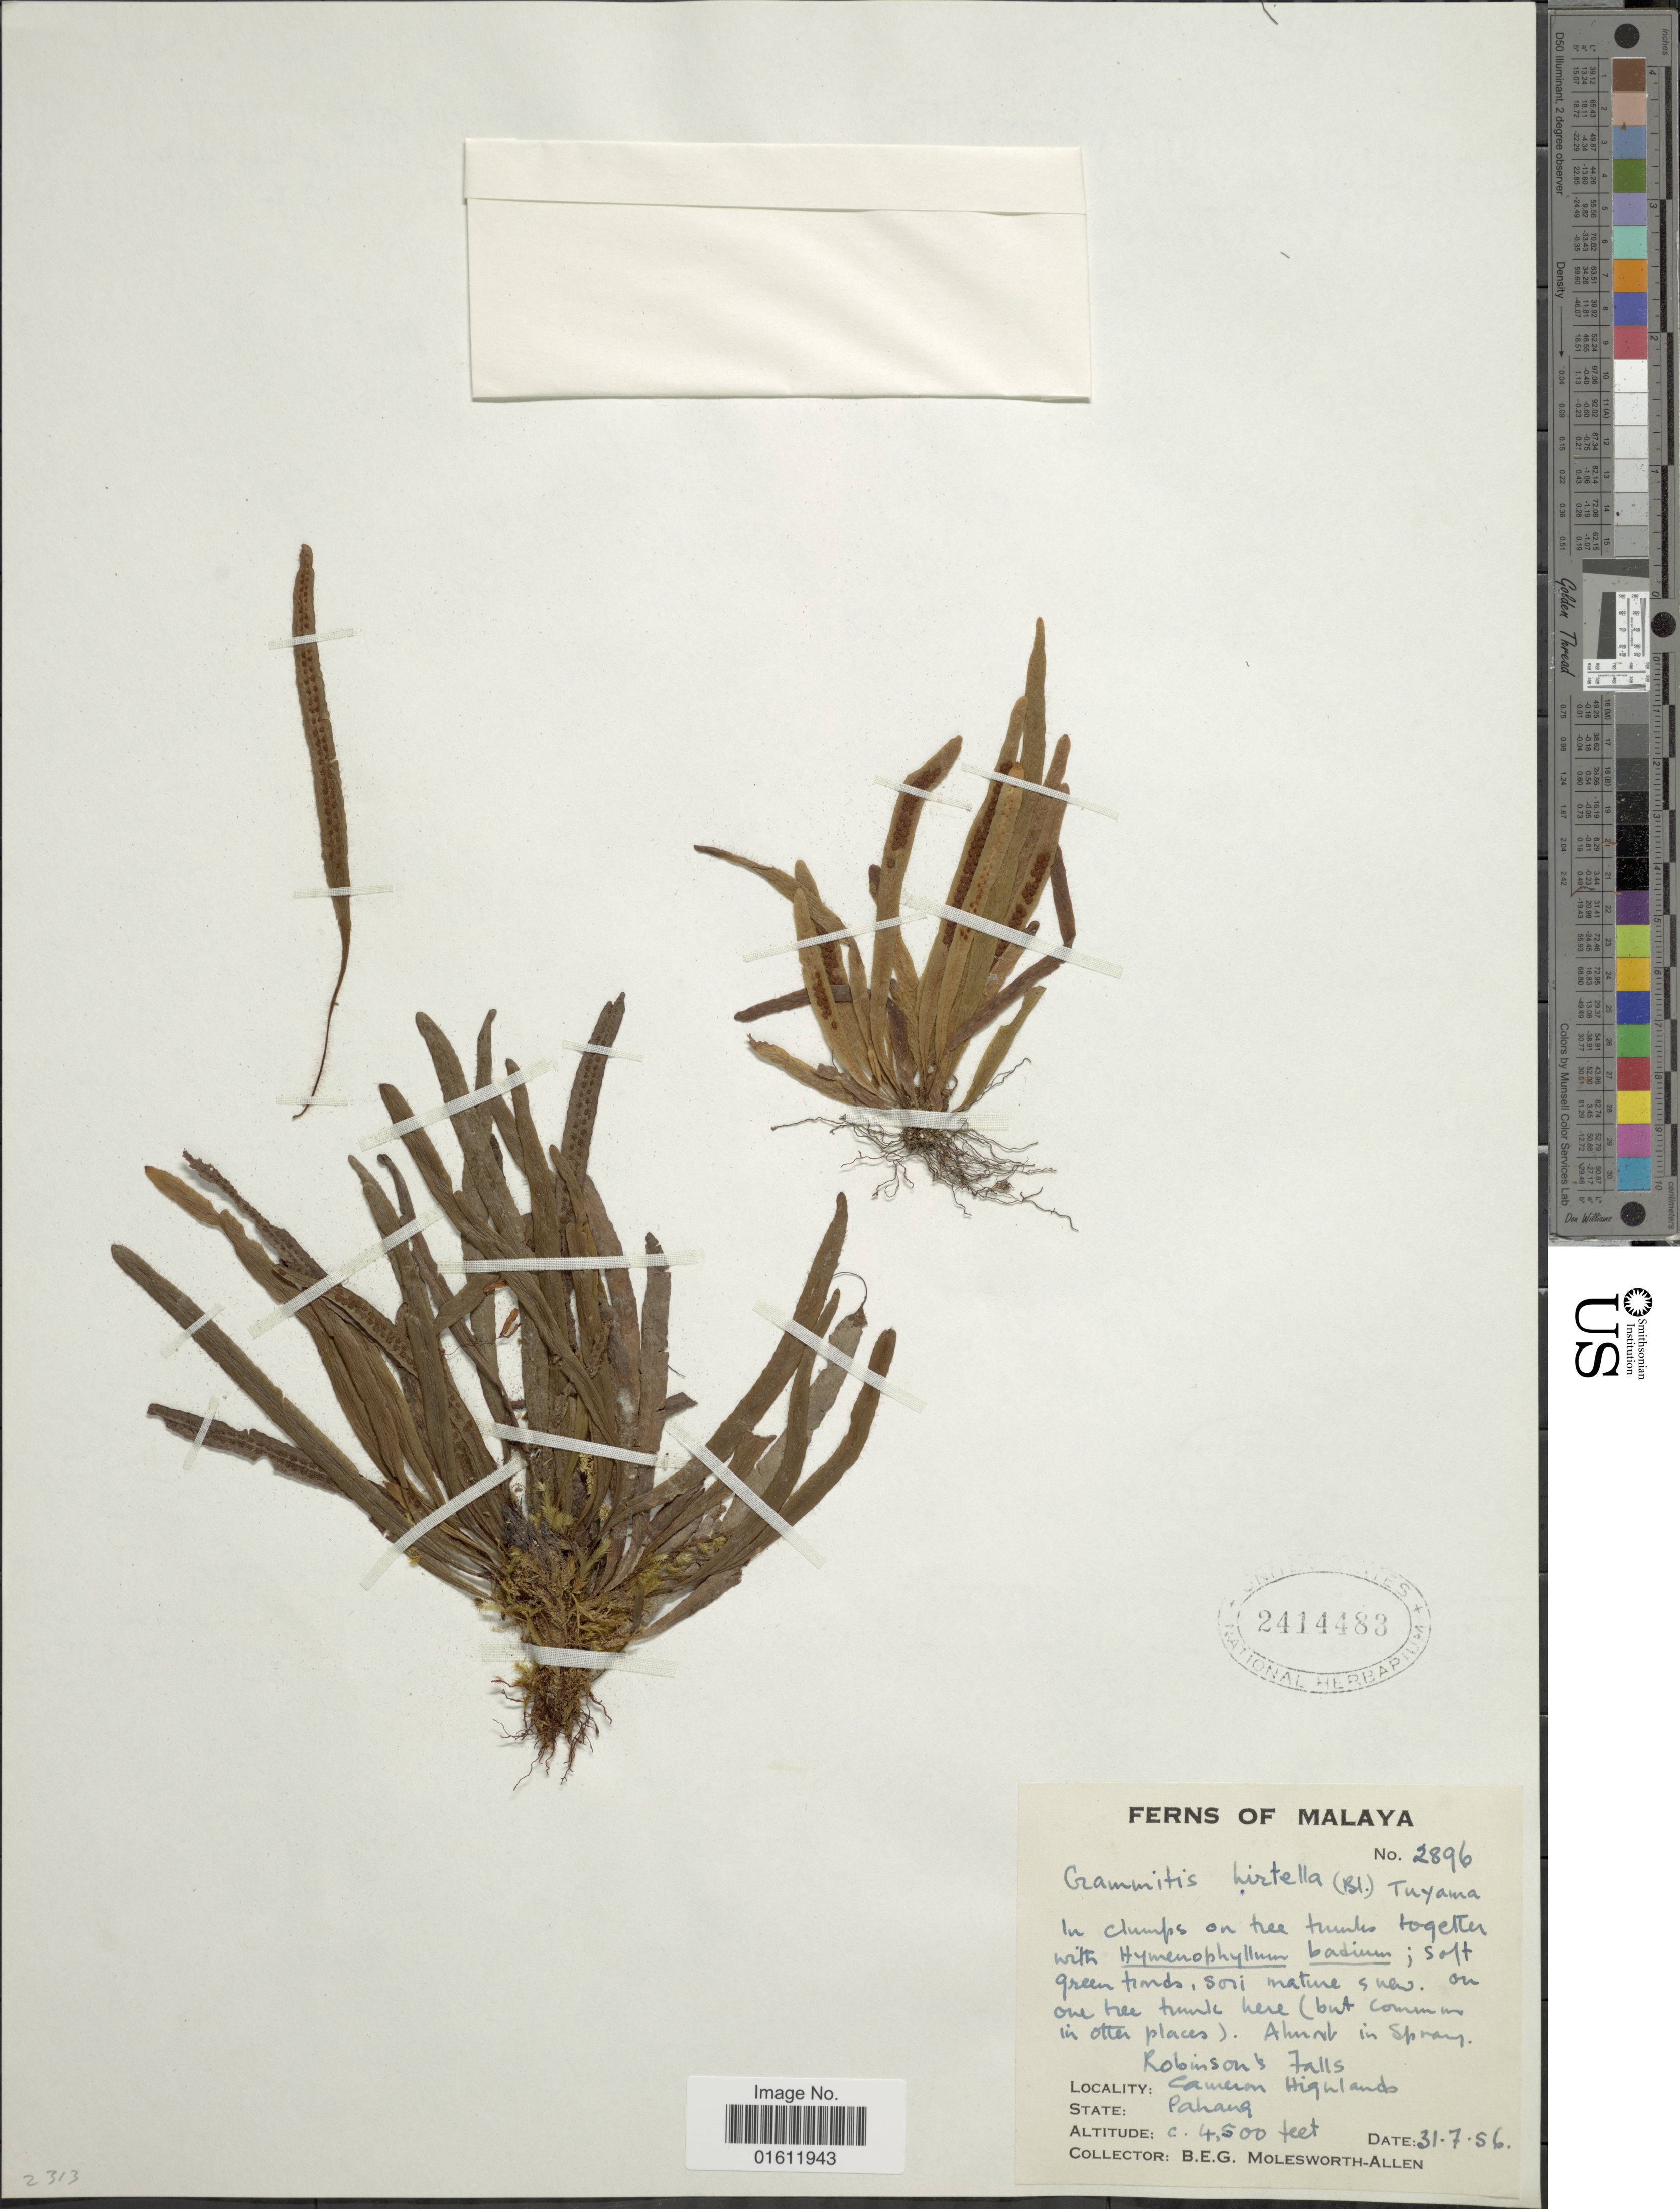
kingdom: Plantae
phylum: Tracheophyta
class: Polypodiopsida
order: Polypodiales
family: Polypodiaceae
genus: Radiogrammitis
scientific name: Radiogrammitis hirtella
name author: (Blume) Parris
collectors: B. E. G. Molesworth-Allen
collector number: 2896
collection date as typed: Transcribed d/m/y: 31/7/56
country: Malaysia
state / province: Pahang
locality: Malaya, Robinson's Falls, Cameron Highlands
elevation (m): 1372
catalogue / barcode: US 2414483